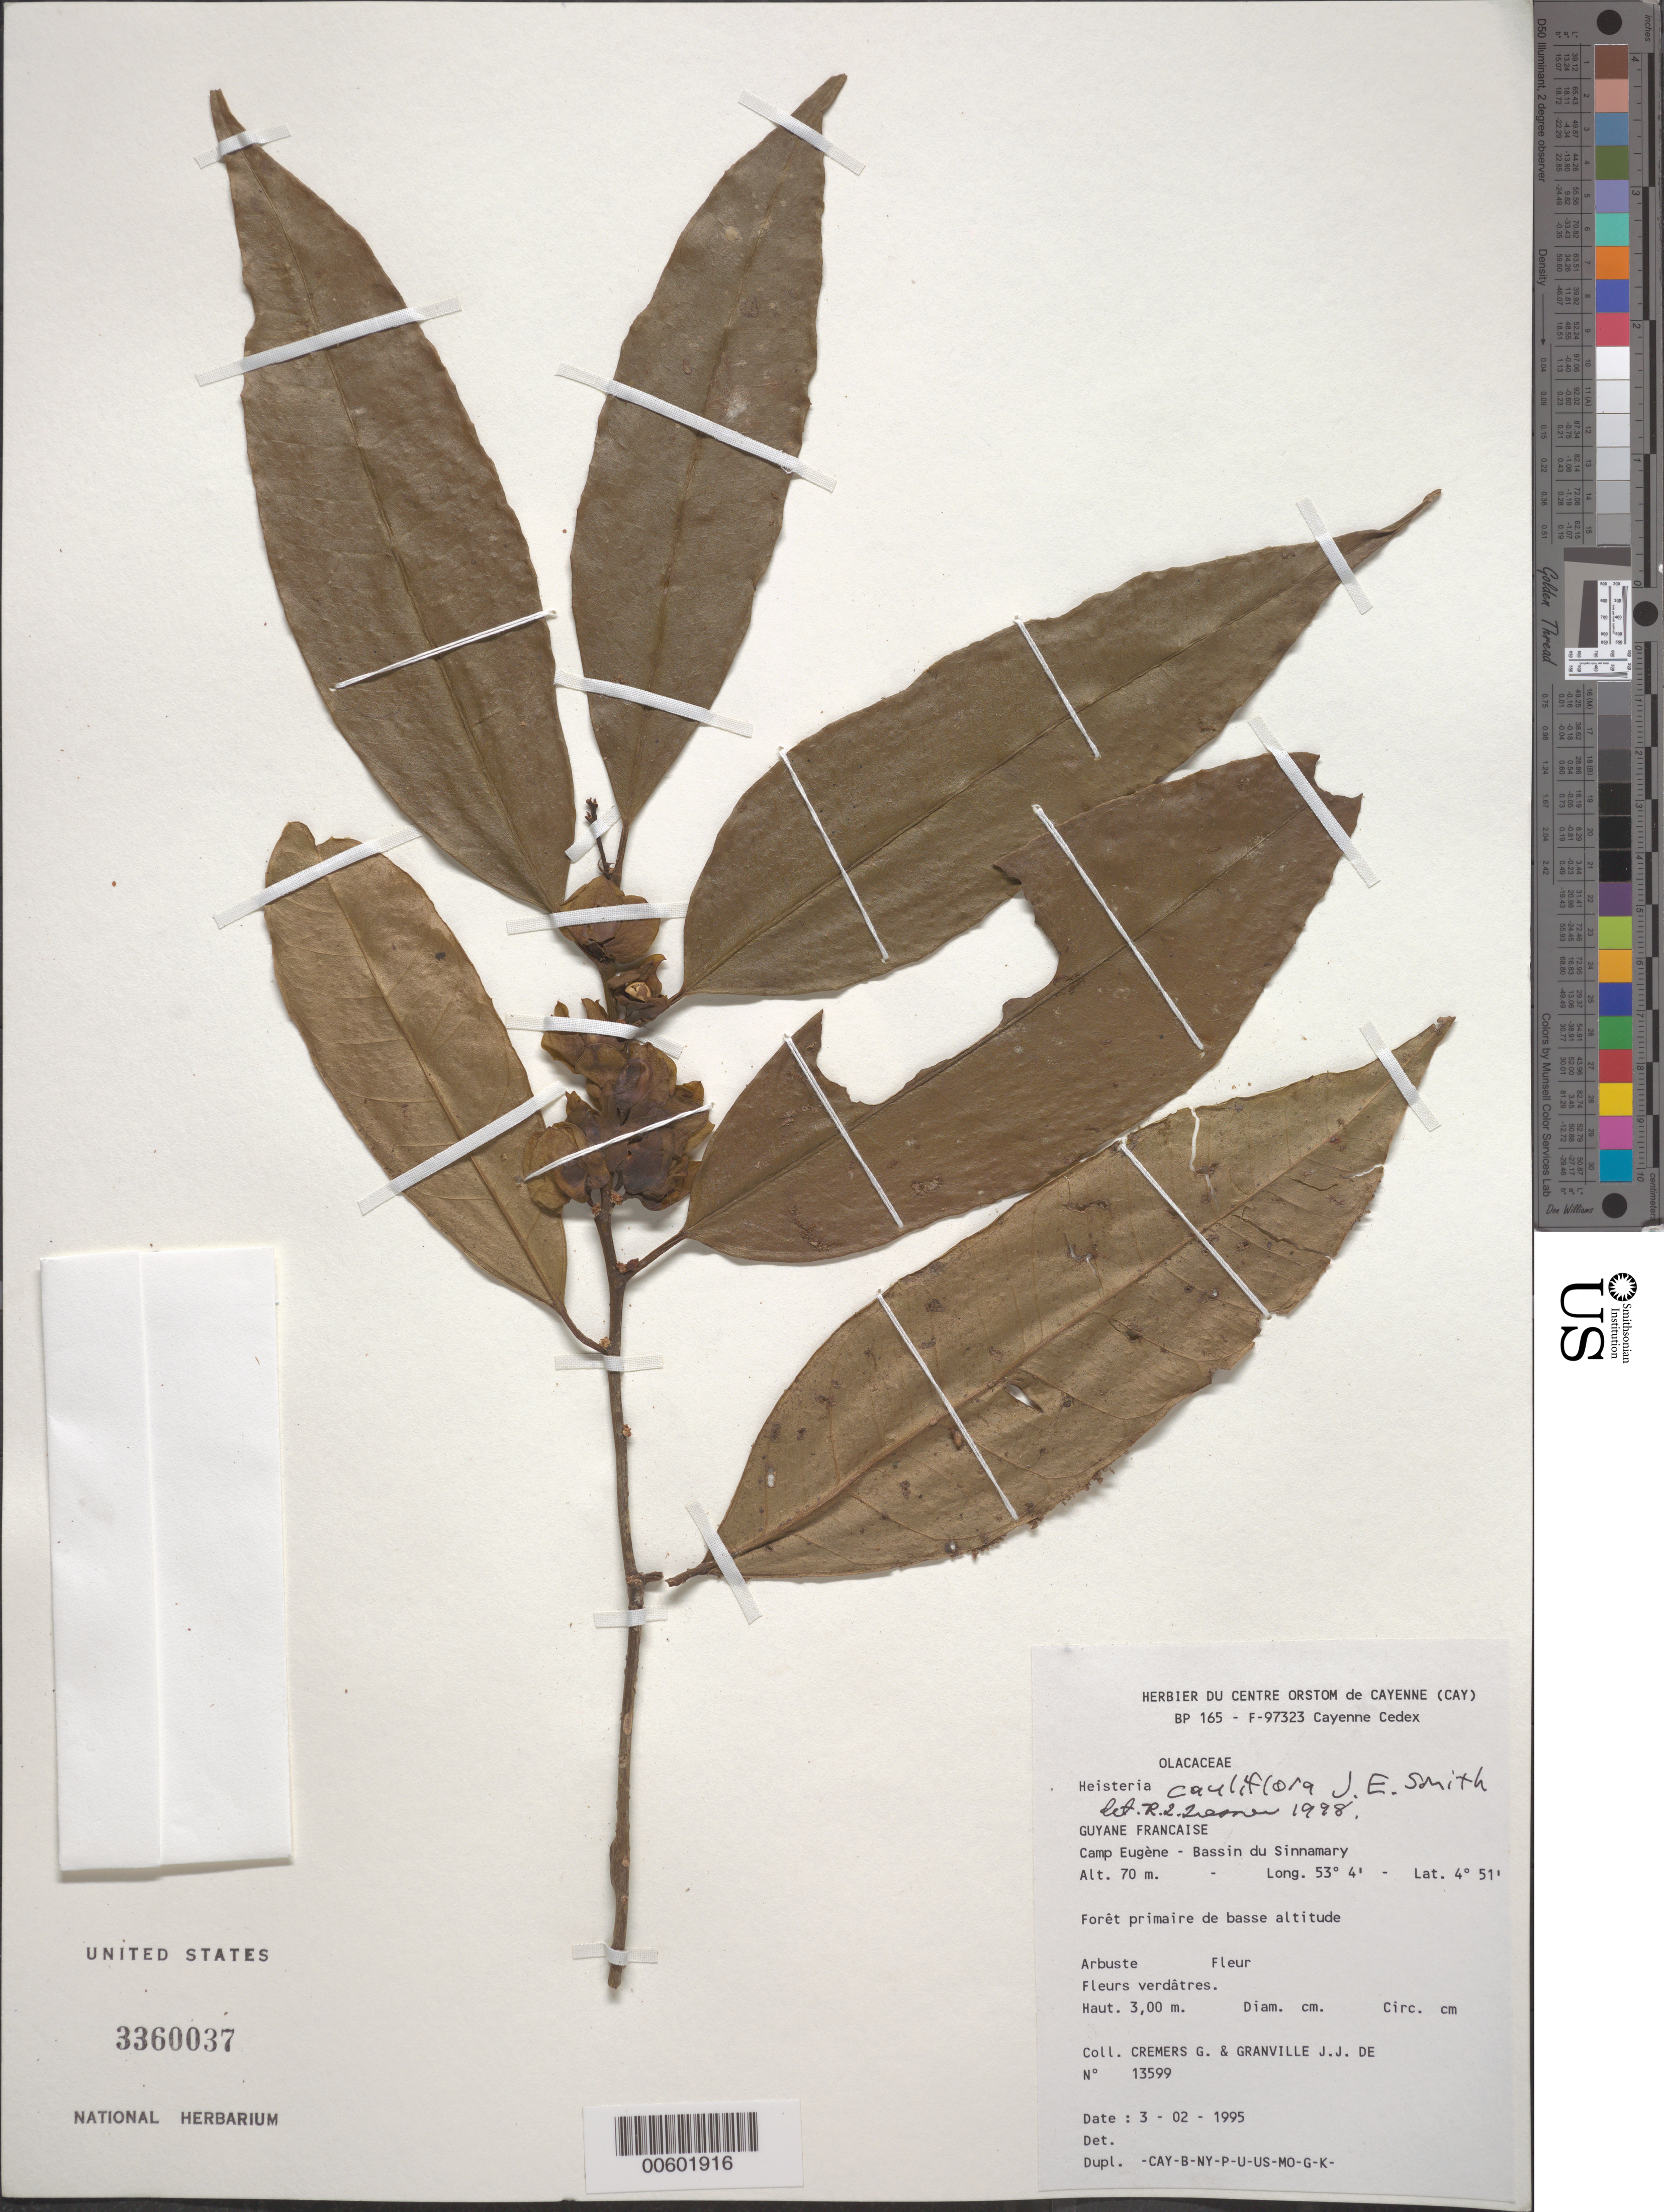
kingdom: Plantae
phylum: Tracheophyta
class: Magnoliopsida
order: Santalales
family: Erythropalaceae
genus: Heisteria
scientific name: Heisteria cauliflora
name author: Sm.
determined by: Liesner, R. L.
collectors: G. Cremers & J.-J. de Granville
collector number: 13599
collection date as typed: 3-Feb-95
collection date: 1995-02-03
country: French Guiana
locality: Camp Eugène, Bassin du Sinnamary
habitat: Low primary forest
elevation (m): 70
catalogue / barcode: US 3360037